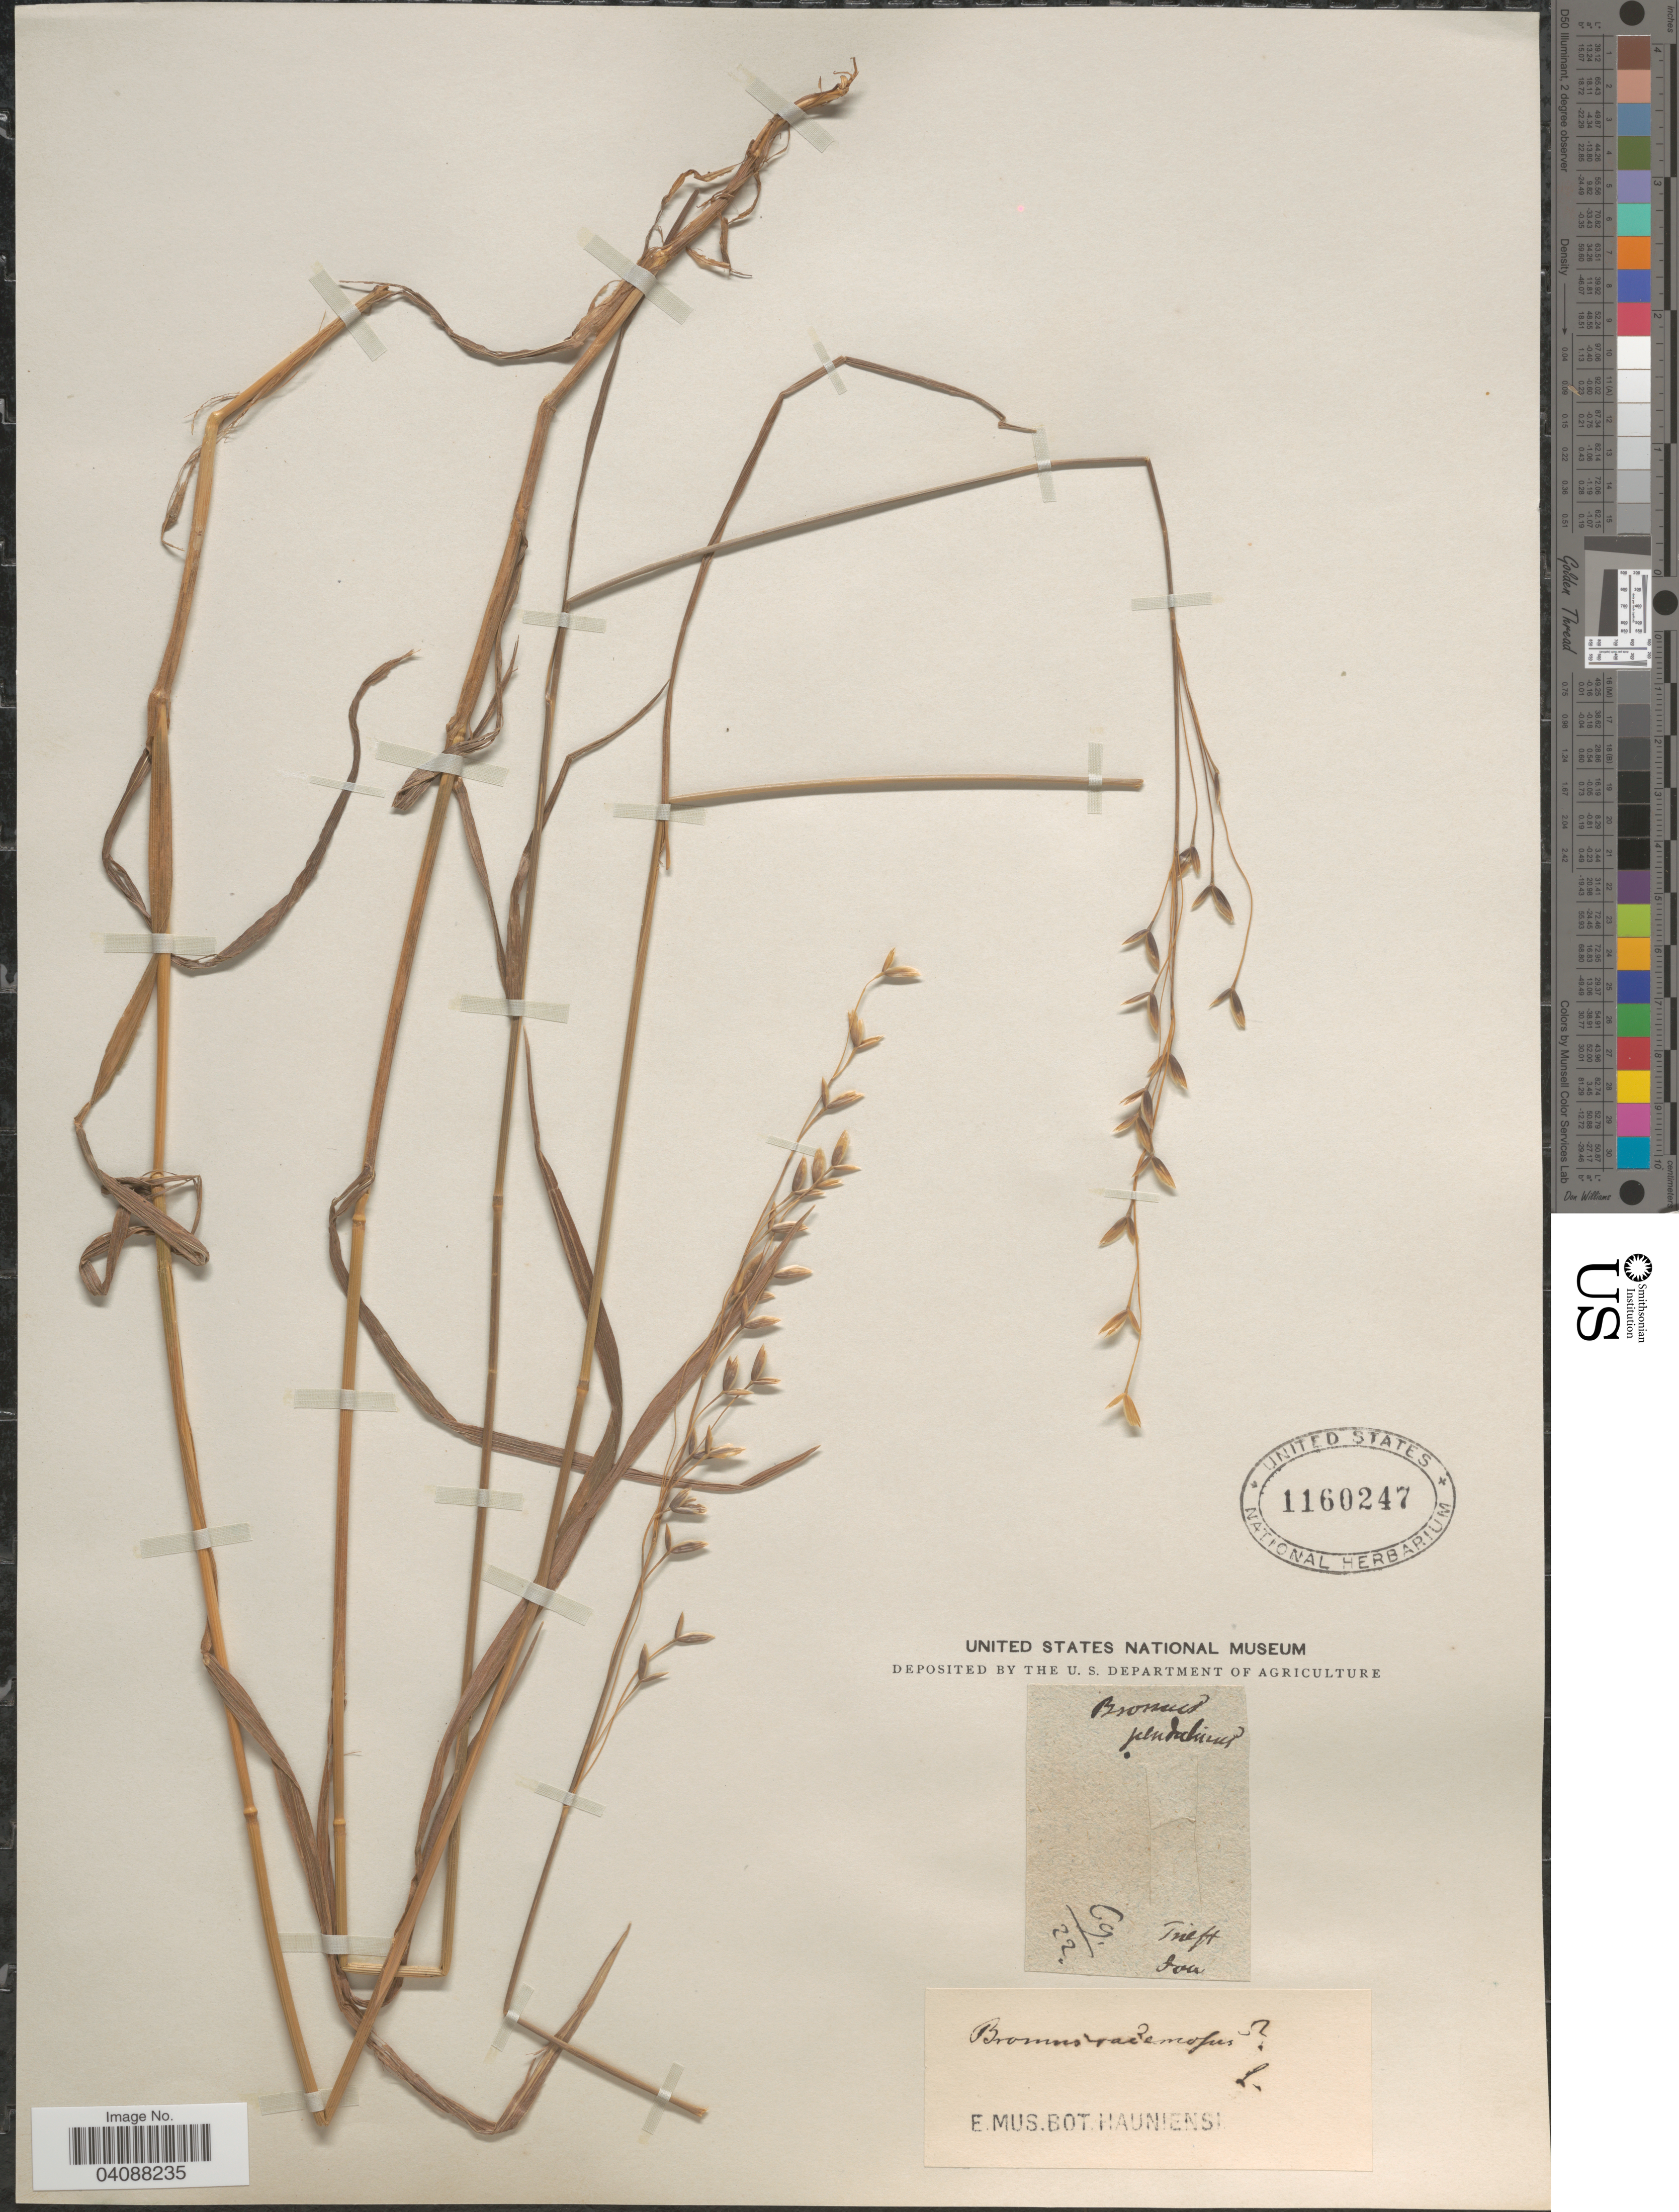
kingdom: Plantae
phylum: Tracheophyta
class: Liliopsida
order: Poales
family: Poaceae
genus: Bromus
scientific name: Bromus racemosus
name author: L.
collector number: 69/22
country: Italy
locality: Triest. Poa.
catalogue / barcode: US 1160247